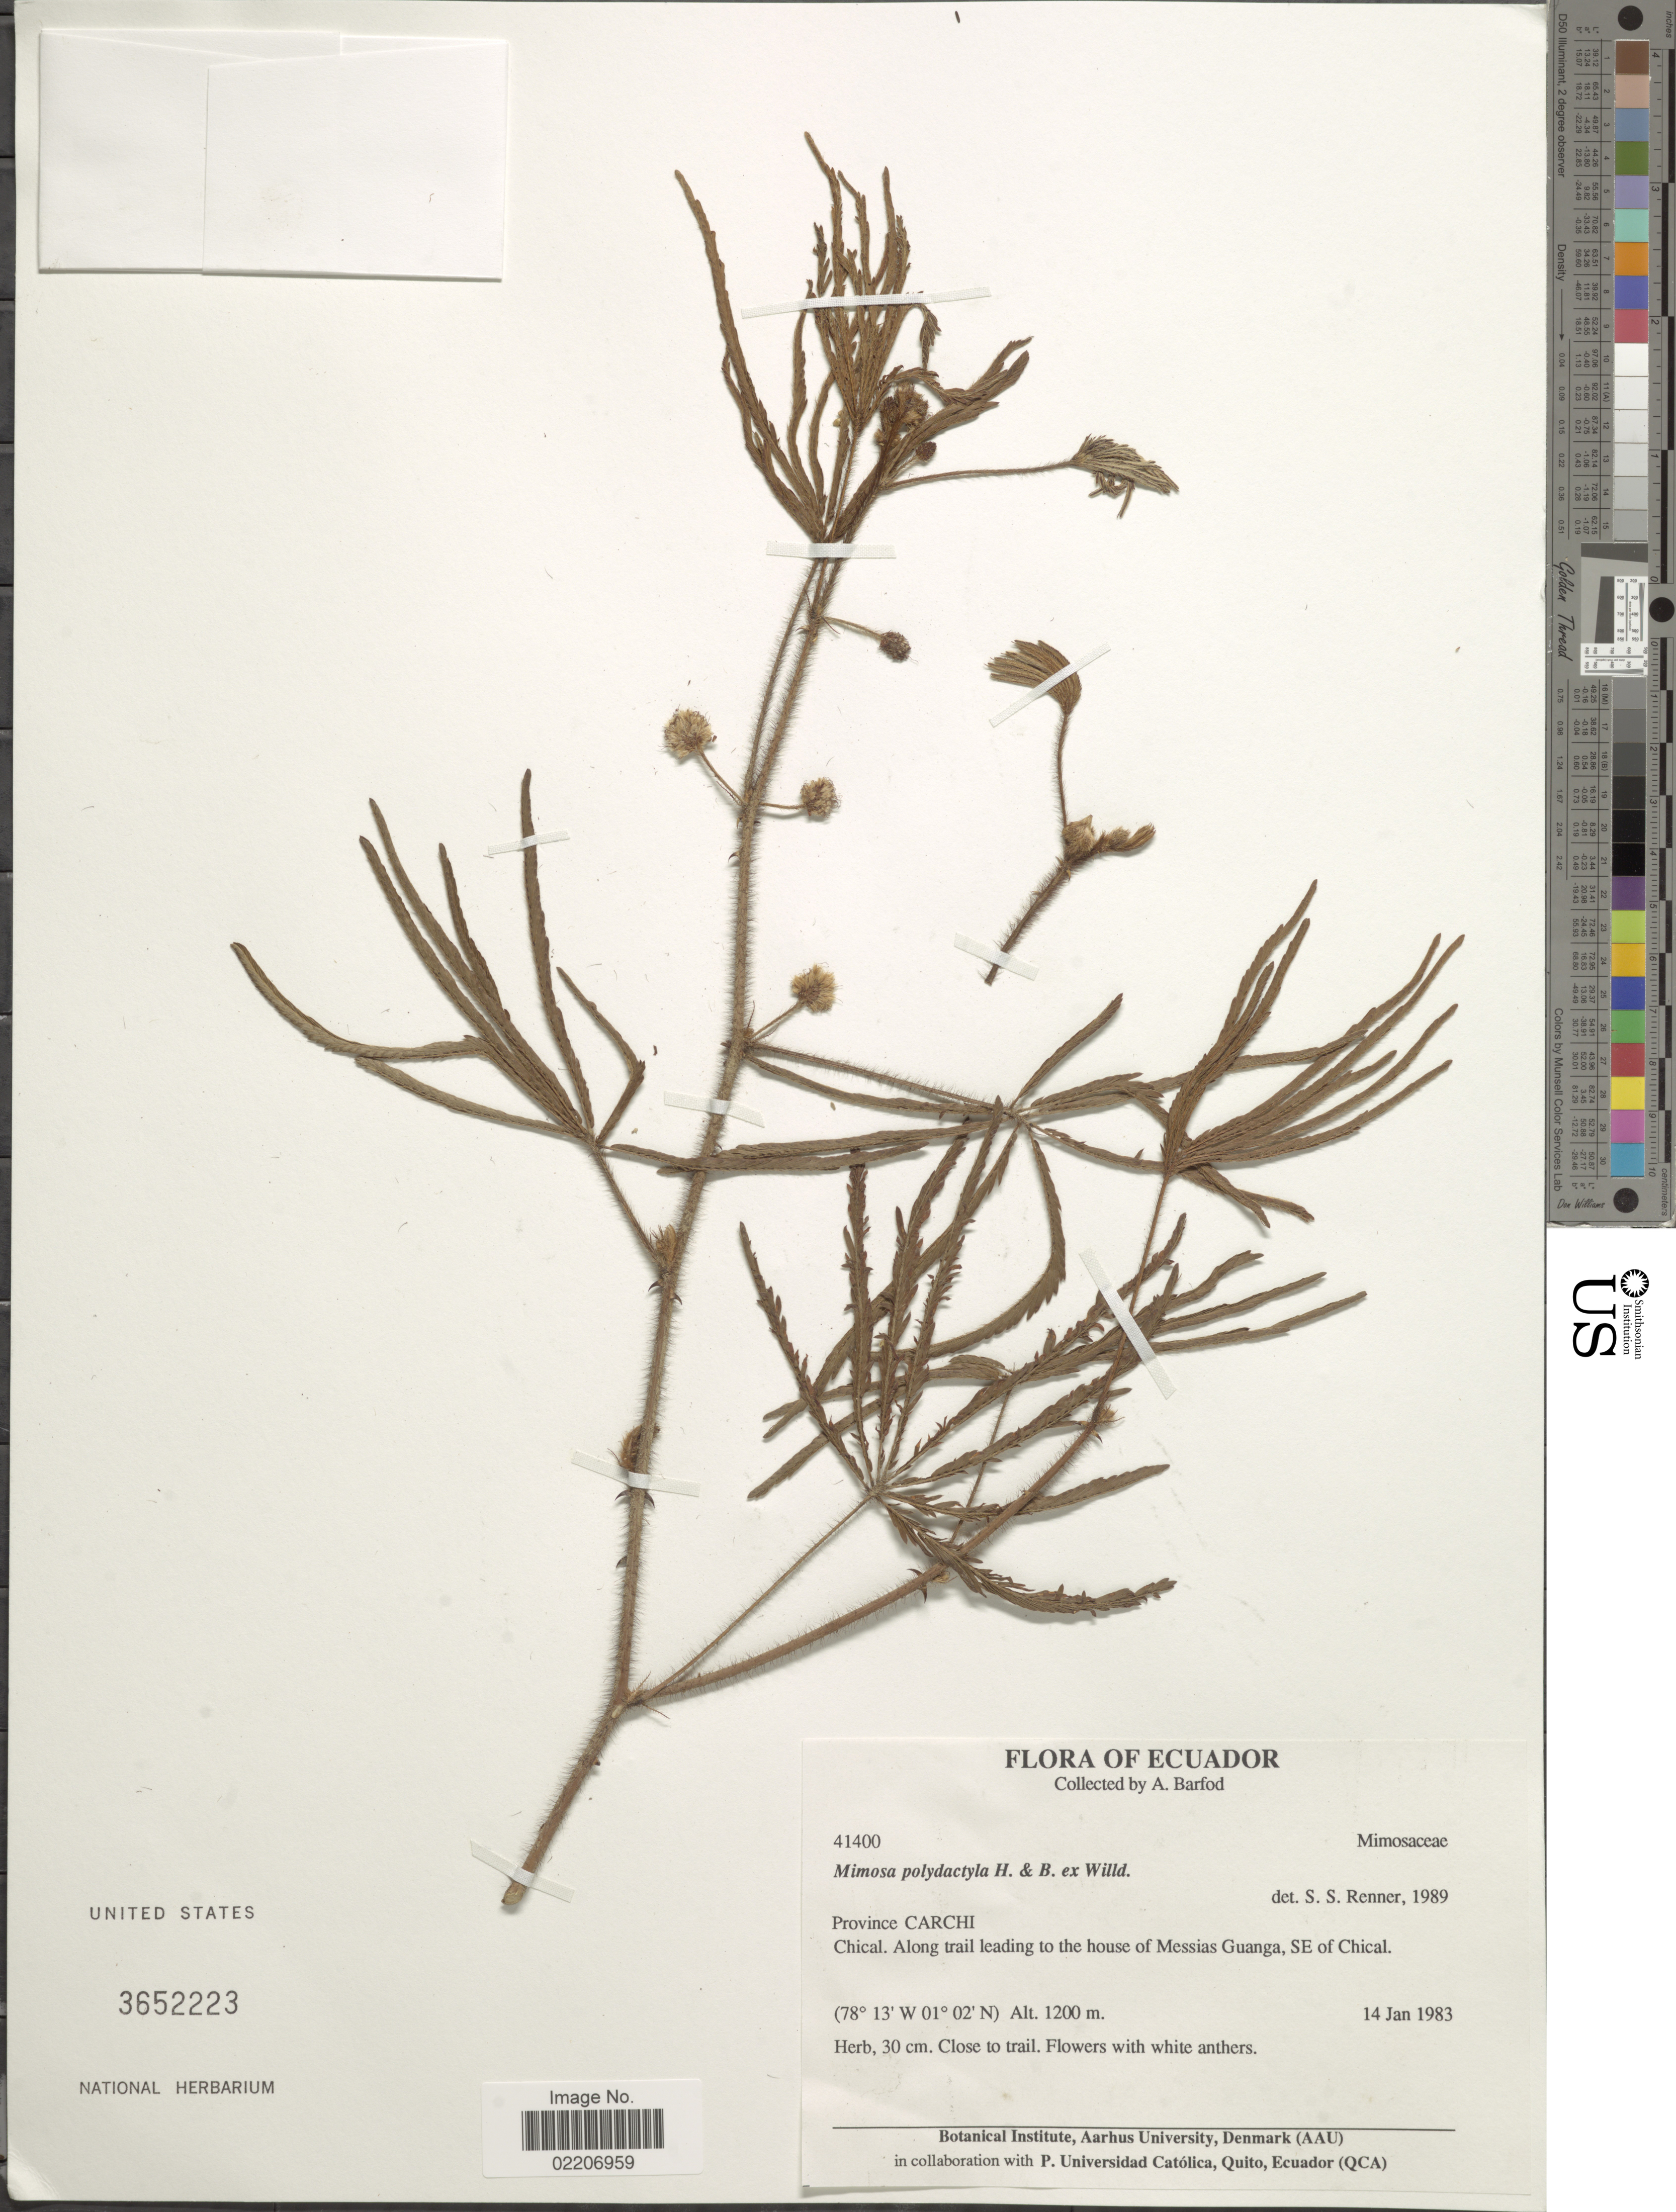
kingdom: Plantae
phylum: Tracheophyta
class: Magnoliopsida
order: Fabales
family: Fabaceae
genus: Mimosa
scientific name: Mimosa polydactyla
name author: Humb. & Bonpl. ex Willd.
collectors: A. Barfod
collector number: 41400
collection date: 1983-01-14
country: Ecuador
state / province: Carchi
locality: Chical, along trail leading to the house of Messias Guanga, SE of Chical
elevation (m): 1200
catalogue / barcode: US 3652223